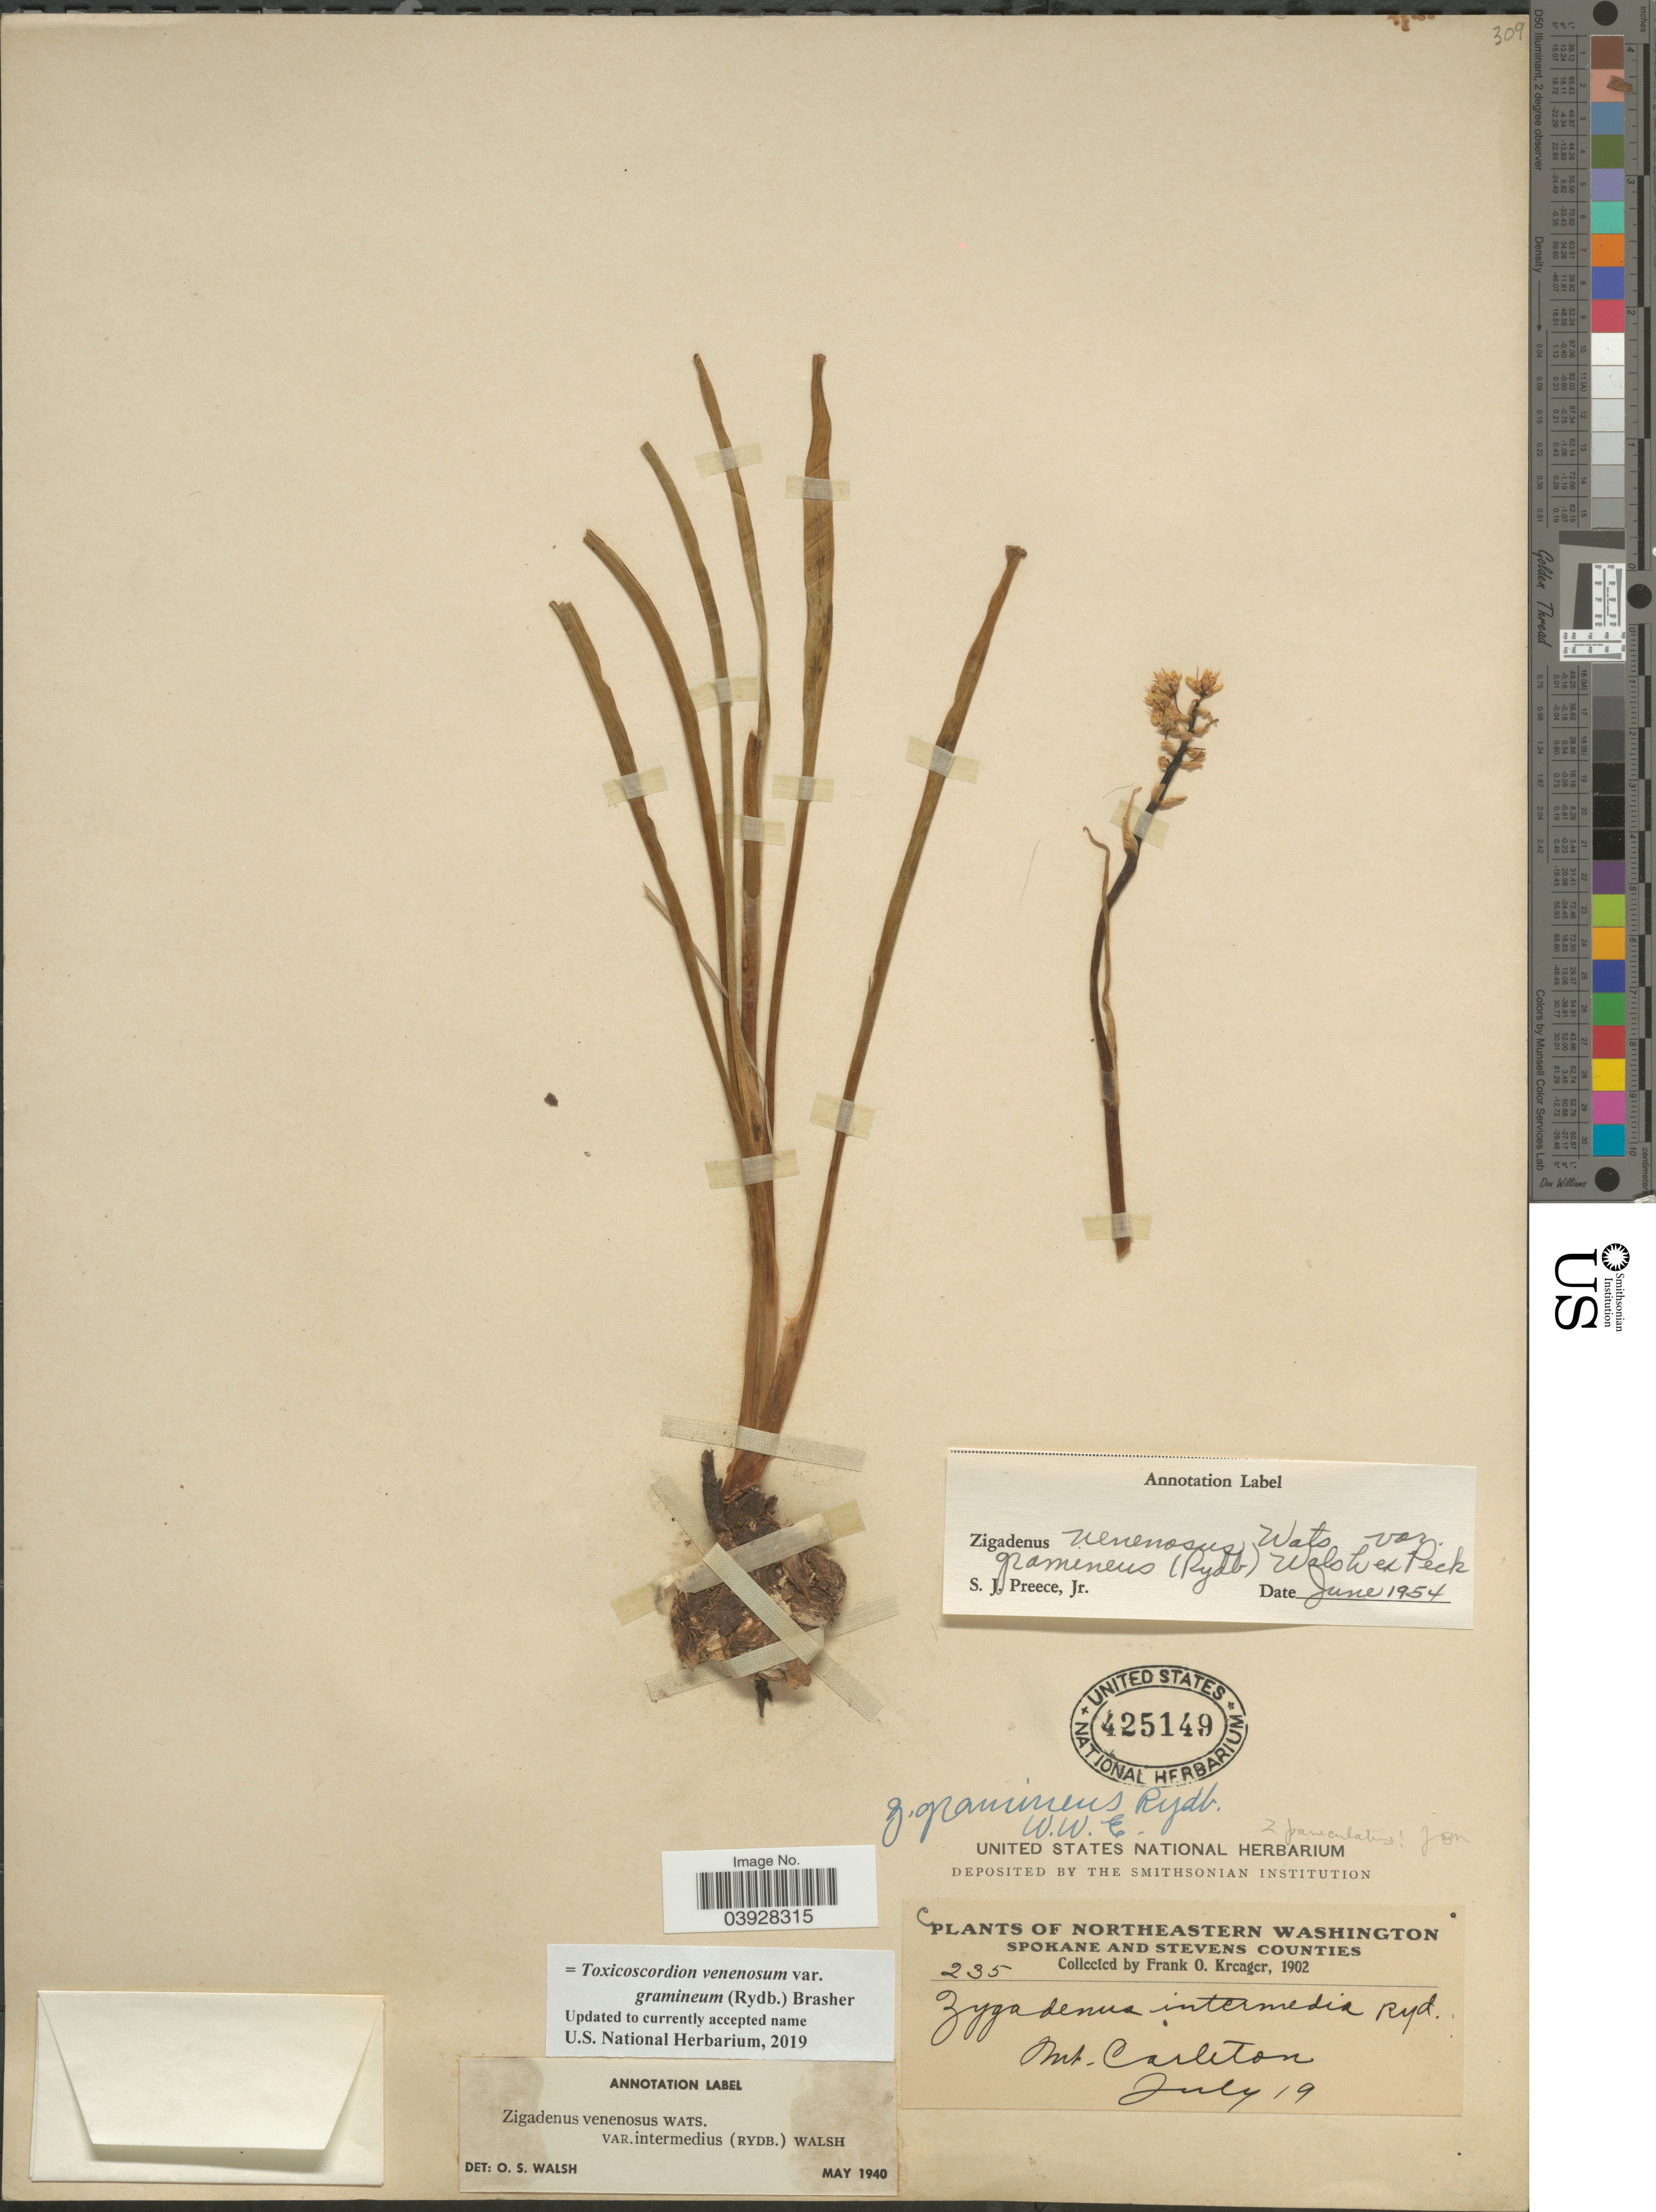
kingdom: Plantae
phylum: Tracheophyta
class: Liliopsida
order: Liliales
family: Melanthiaceae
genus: Toxicoscordion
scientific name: Toxicoscordion venenosum var. gramineum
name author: (Rydb.) Brasher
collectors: F. Kreager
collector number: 235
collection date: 1902-07-19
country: United States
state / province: Washington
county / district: Spokane / Stevens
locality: Northeastern Washington. Spokane and Stevens Counties. Mt. Carleton.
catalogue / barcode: US 425149